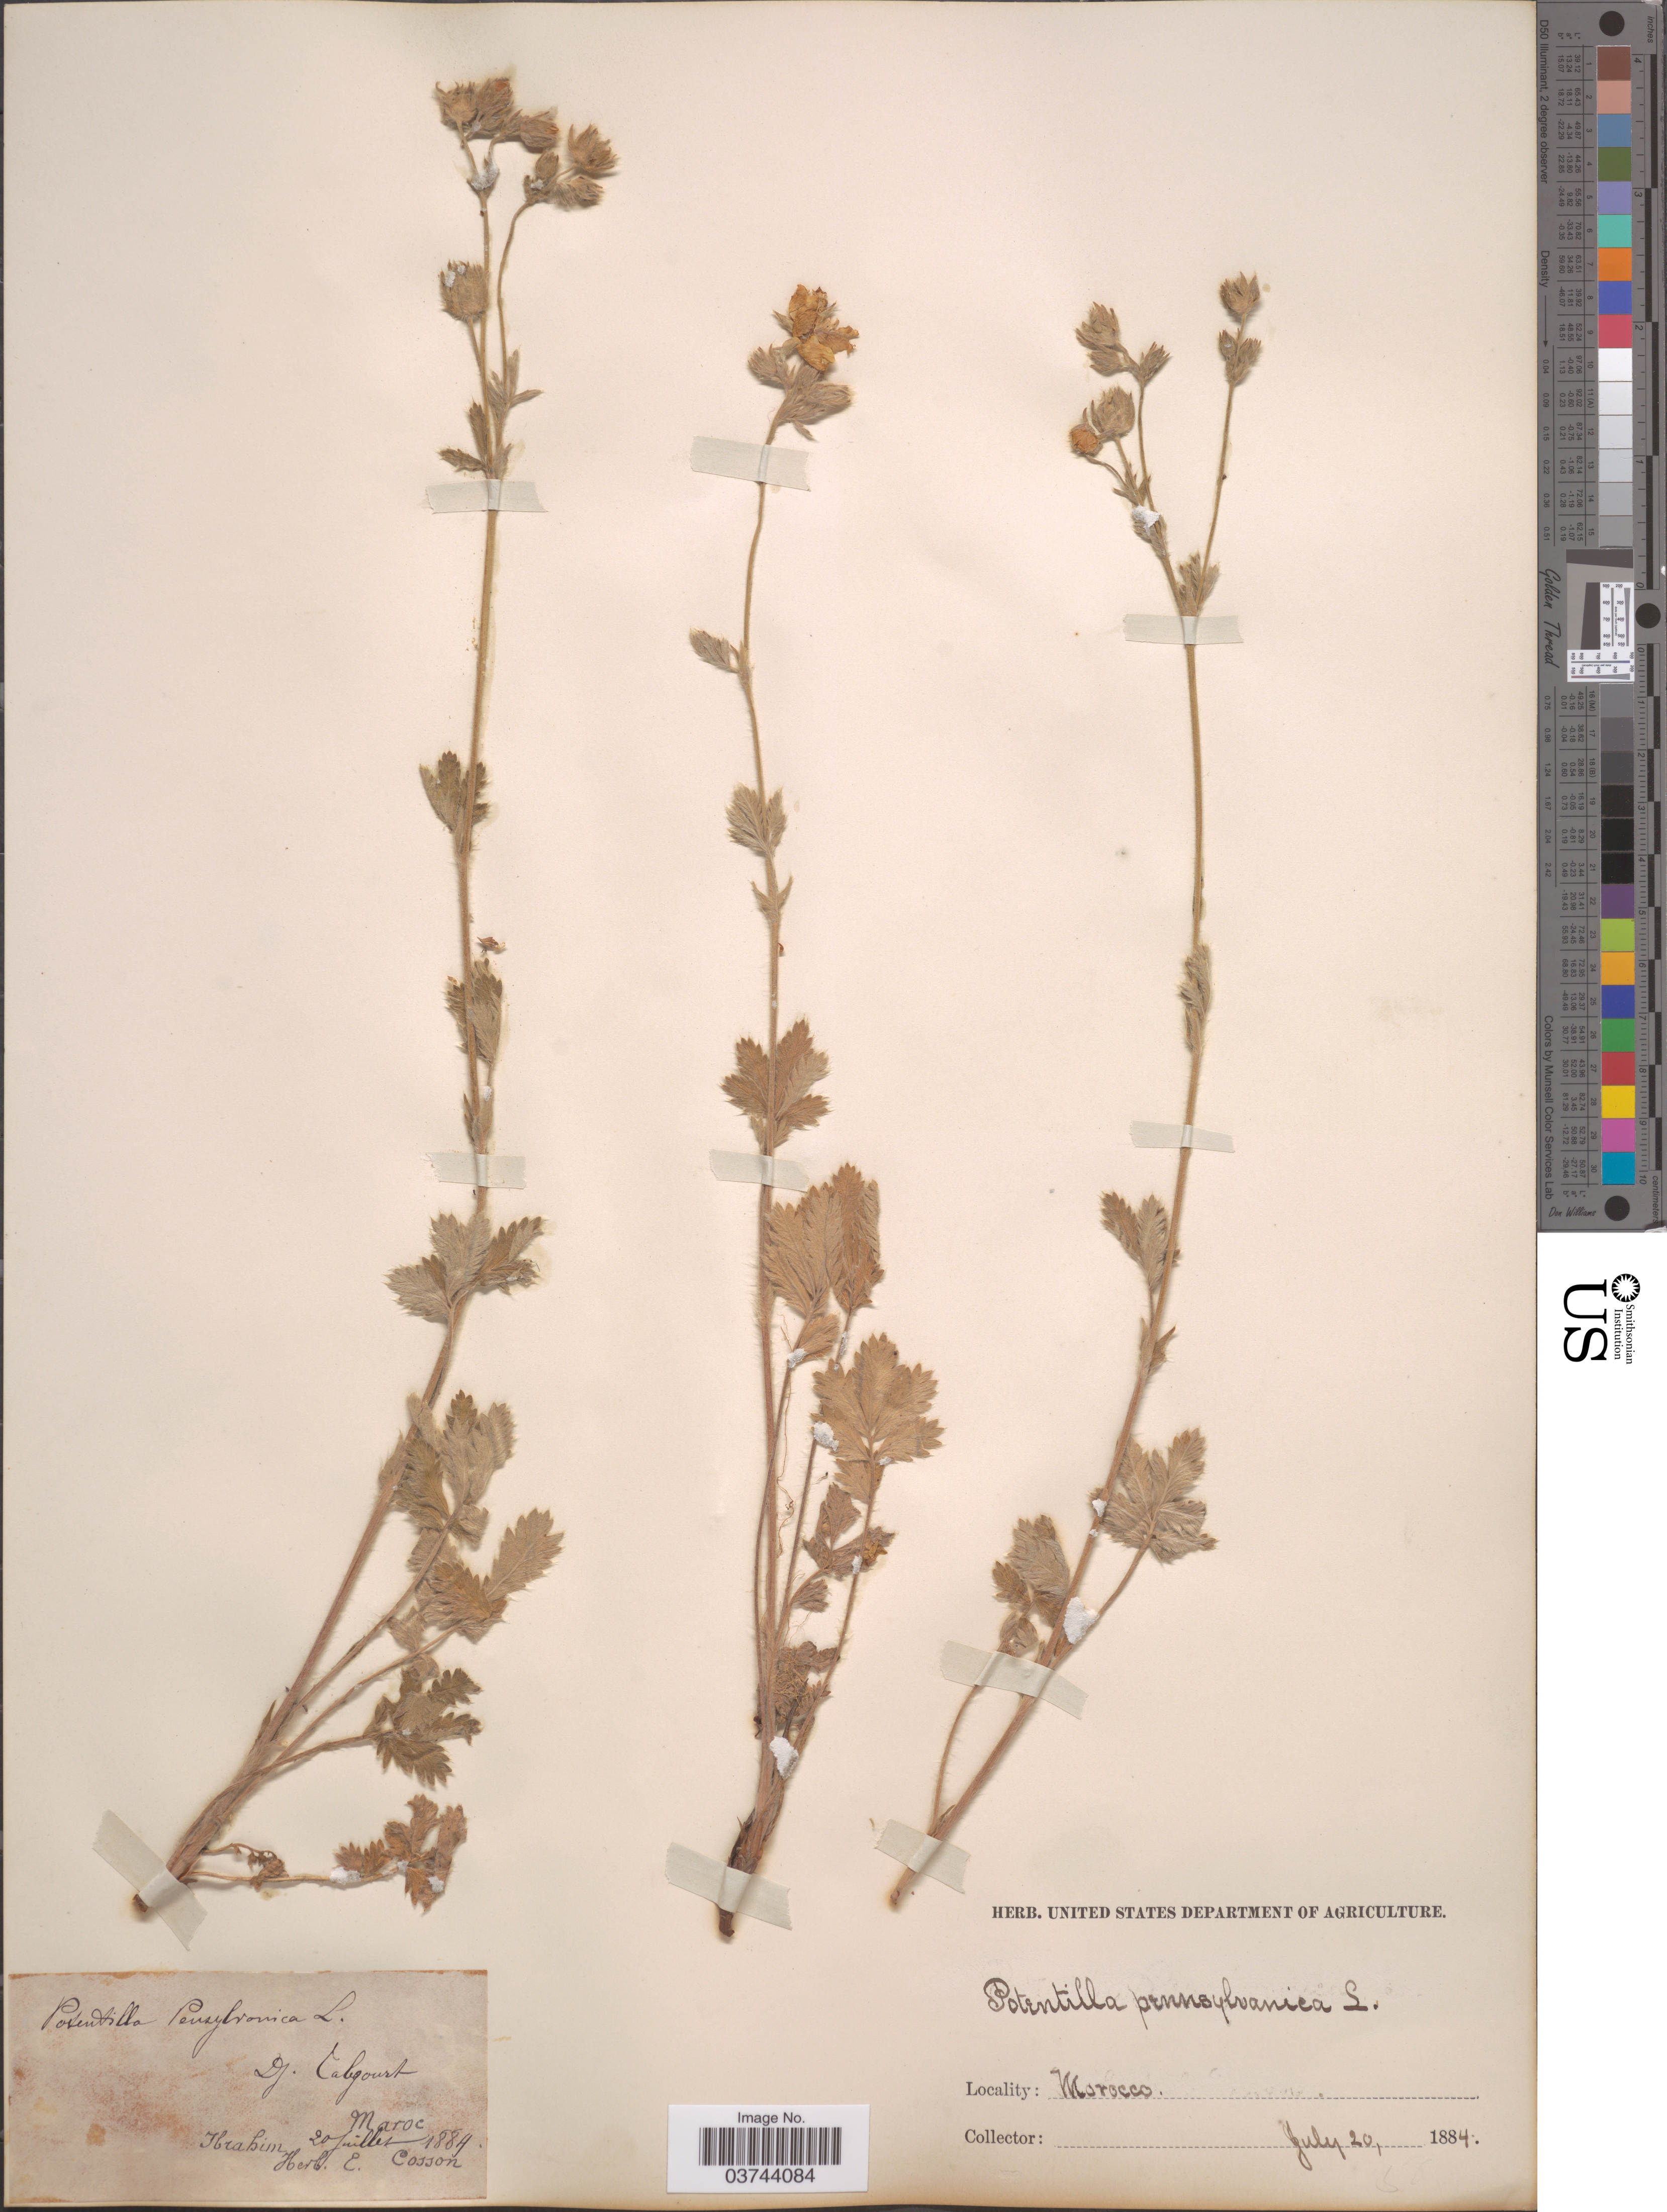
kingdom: Plantae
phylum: Tracheophyta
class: Magnoliopsida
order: Rosales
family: Rosaceae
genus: Potentilla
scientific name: Potentilla pensylvanica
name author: L.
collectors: -. Ibrahim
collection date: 1884-07-20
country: Morocco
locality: Dj. Tabgourt.